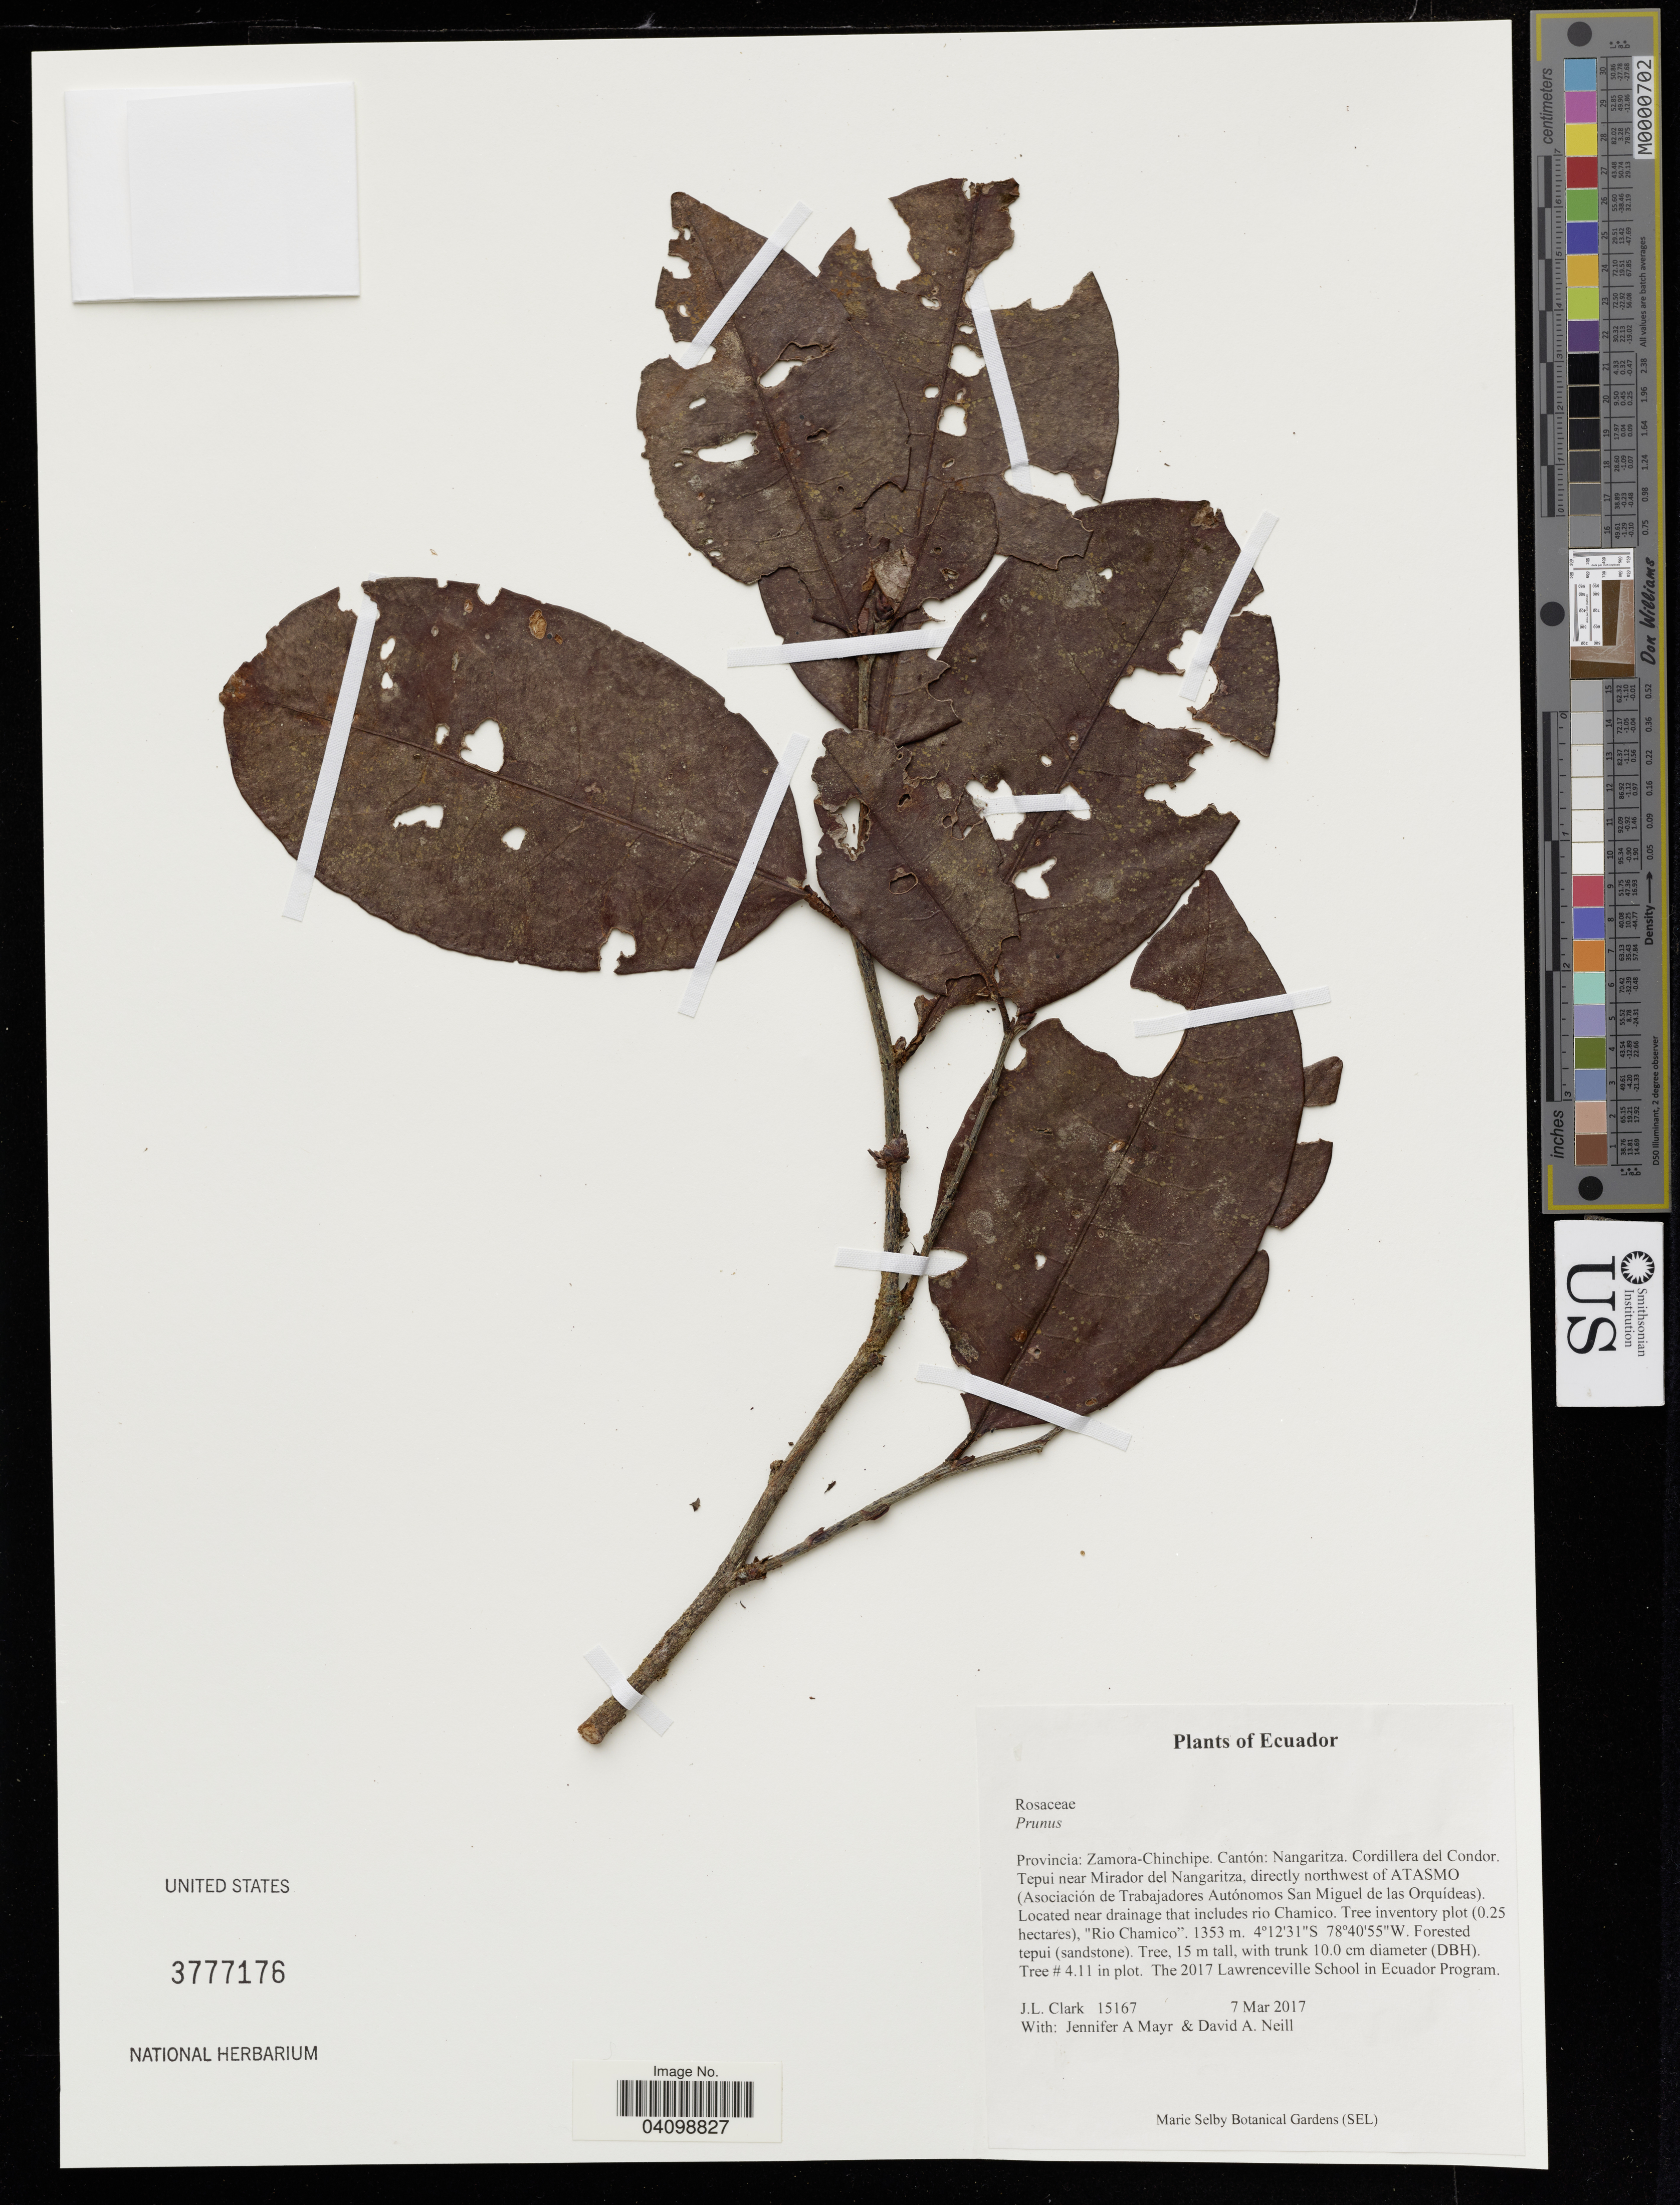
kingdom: Plantae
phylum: Tracheophyta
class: Magnoliopsida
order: Rosales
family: Rosaceae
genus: Prunus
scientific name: Prunus sp.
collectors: J. Clark, J. Mayr & D. A. Neill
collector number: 15167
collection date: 2017-03-07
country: Ecuador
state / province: Zamora-Chinchipe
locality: Cantón: Nangaritza. Cordillera del Condor. Tepui near Mirador del Nangaritza, directly northwest of ATASMO (Asociación de Trabajadores Autónomos San Miguel de las Orquídeas). Located near drainage that includes rio Chamico. Tree inventory plot (0.25 hecta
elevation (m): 1353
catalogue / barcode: US 3777176